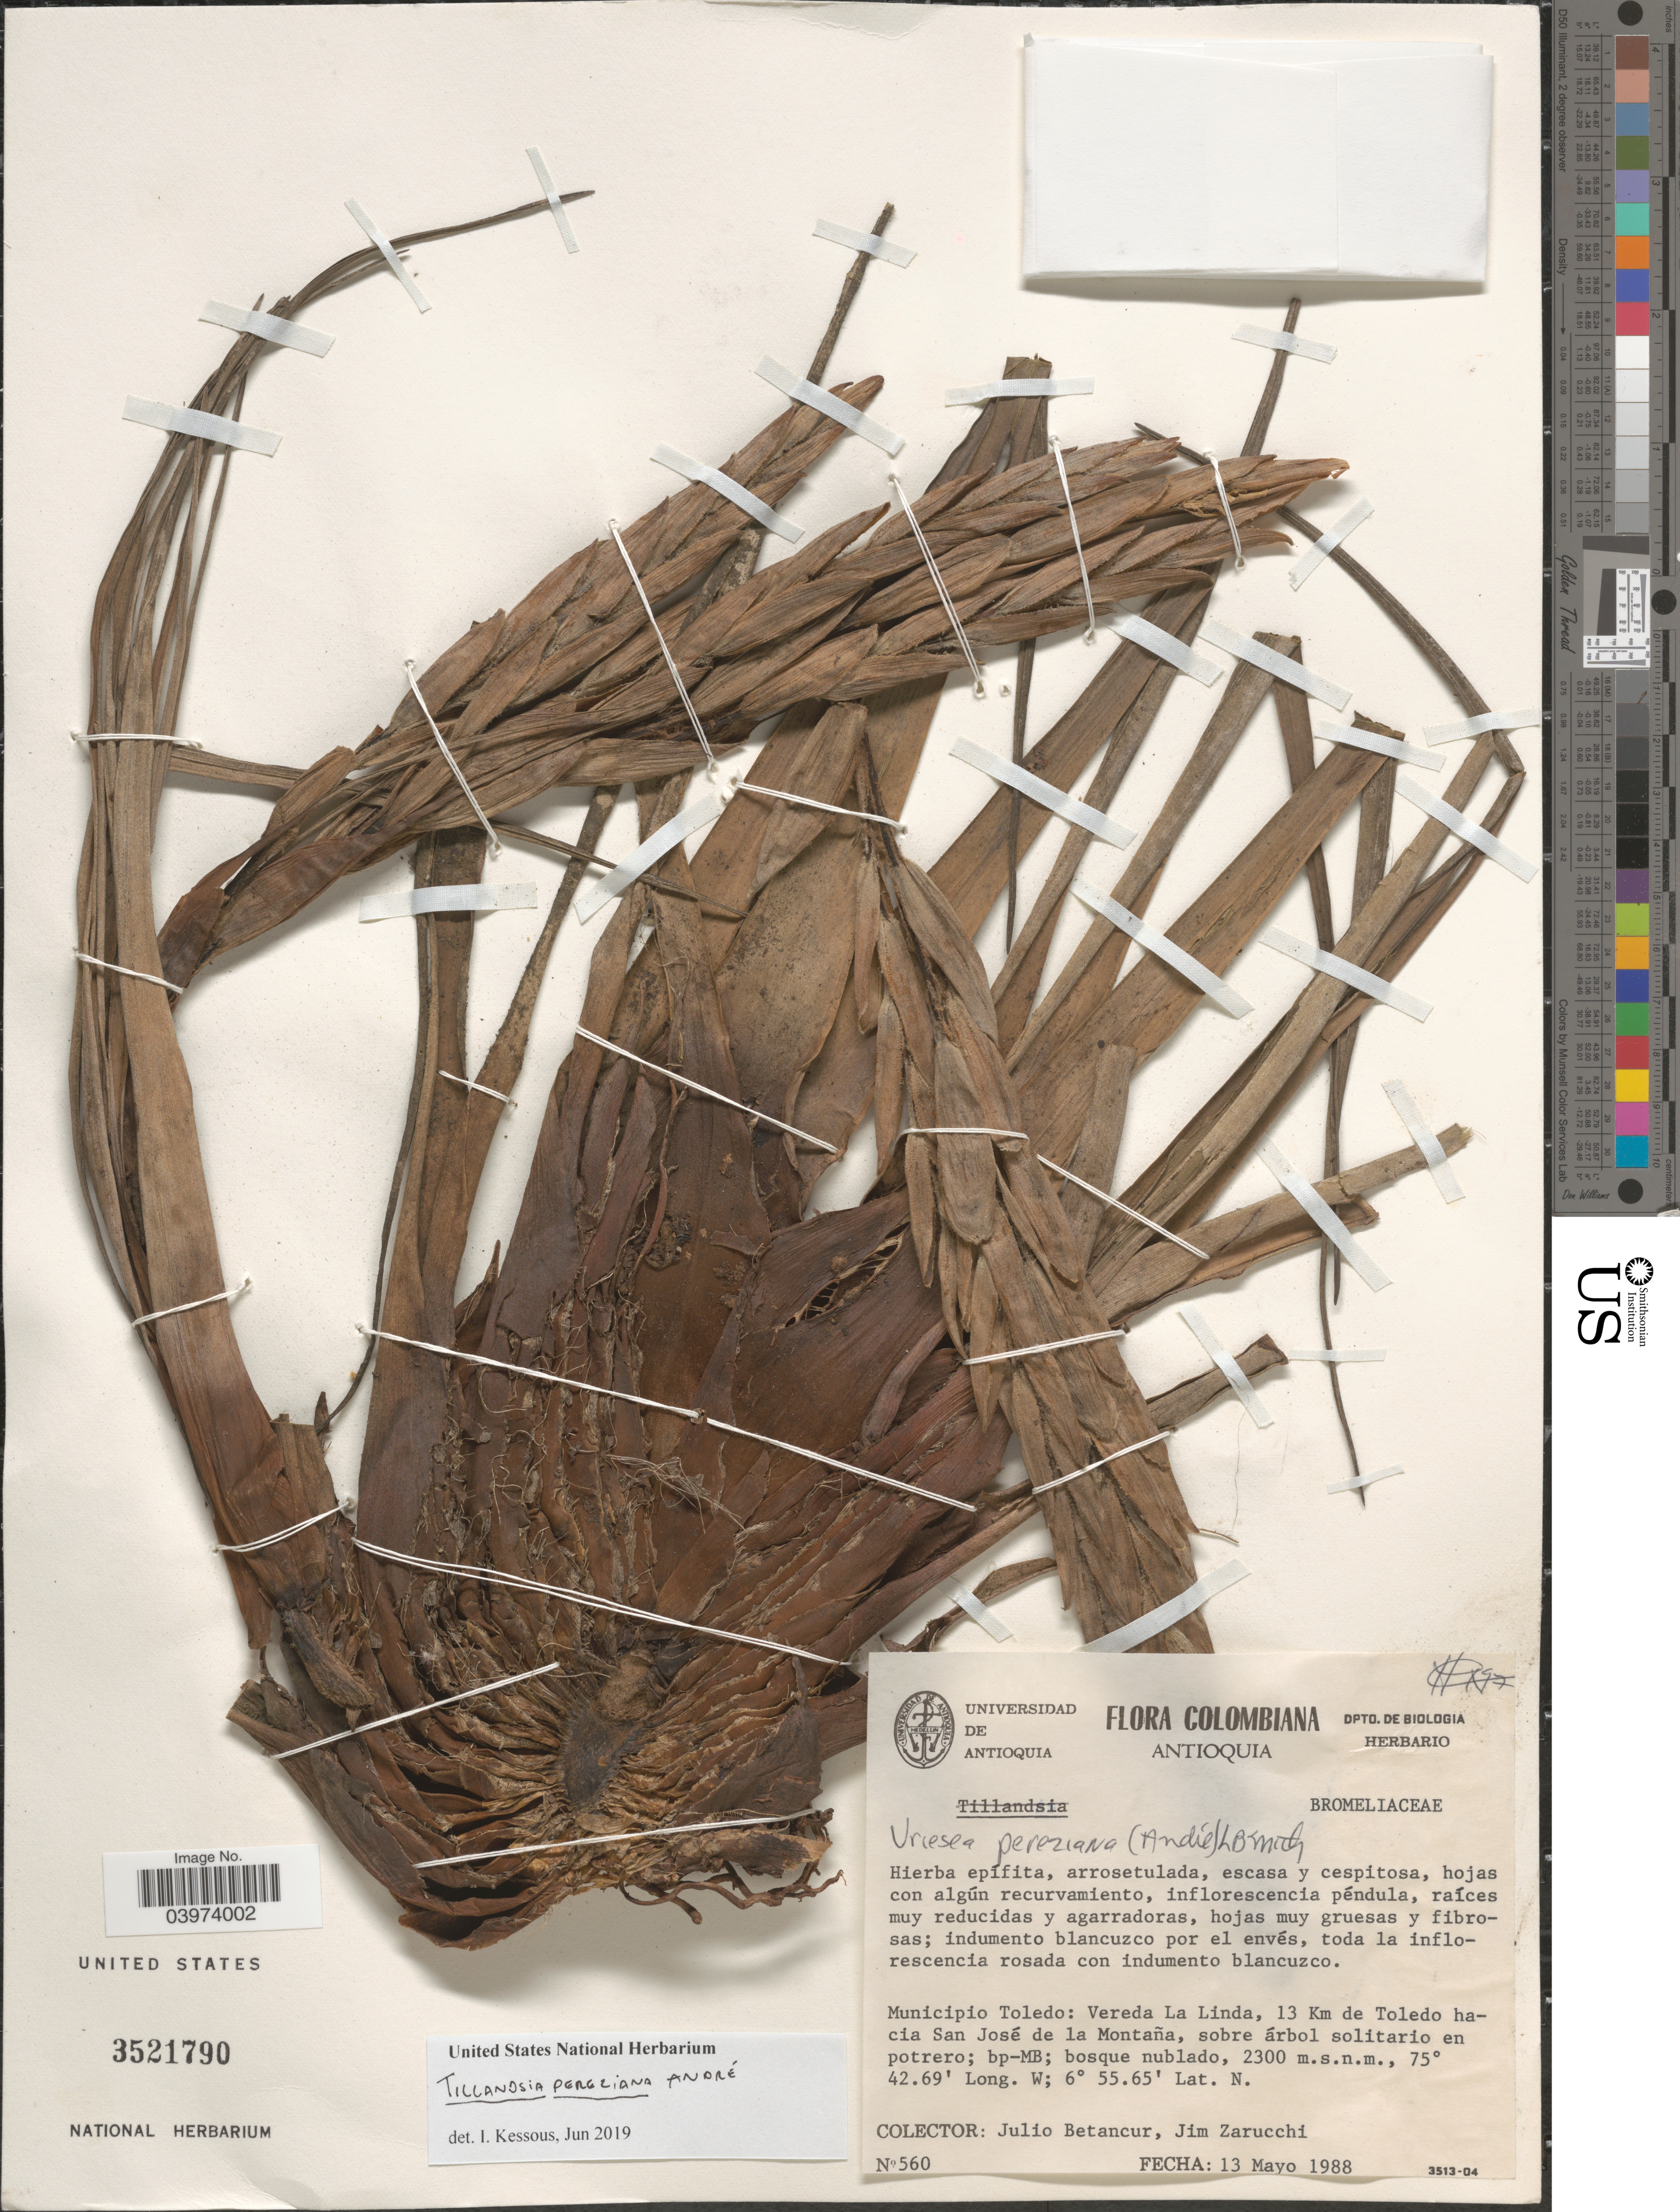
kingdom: Plantae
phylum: Tracheophyta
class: Liliopsida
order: Poales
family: Bromeliaceae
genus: Tillandsia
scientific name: Tillandsia pereziana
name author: André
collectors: J. Betancur & J. L. Zarucchi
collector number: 560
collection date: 1988-05-13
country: Colombia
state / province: Antioquia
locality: Municipio Toledo: Vereda La Linda, 13 Km de Toledo hacia San José de la Montaña, sobre árbol solitario en potrero.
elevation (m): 2300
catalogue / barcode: US 3521790